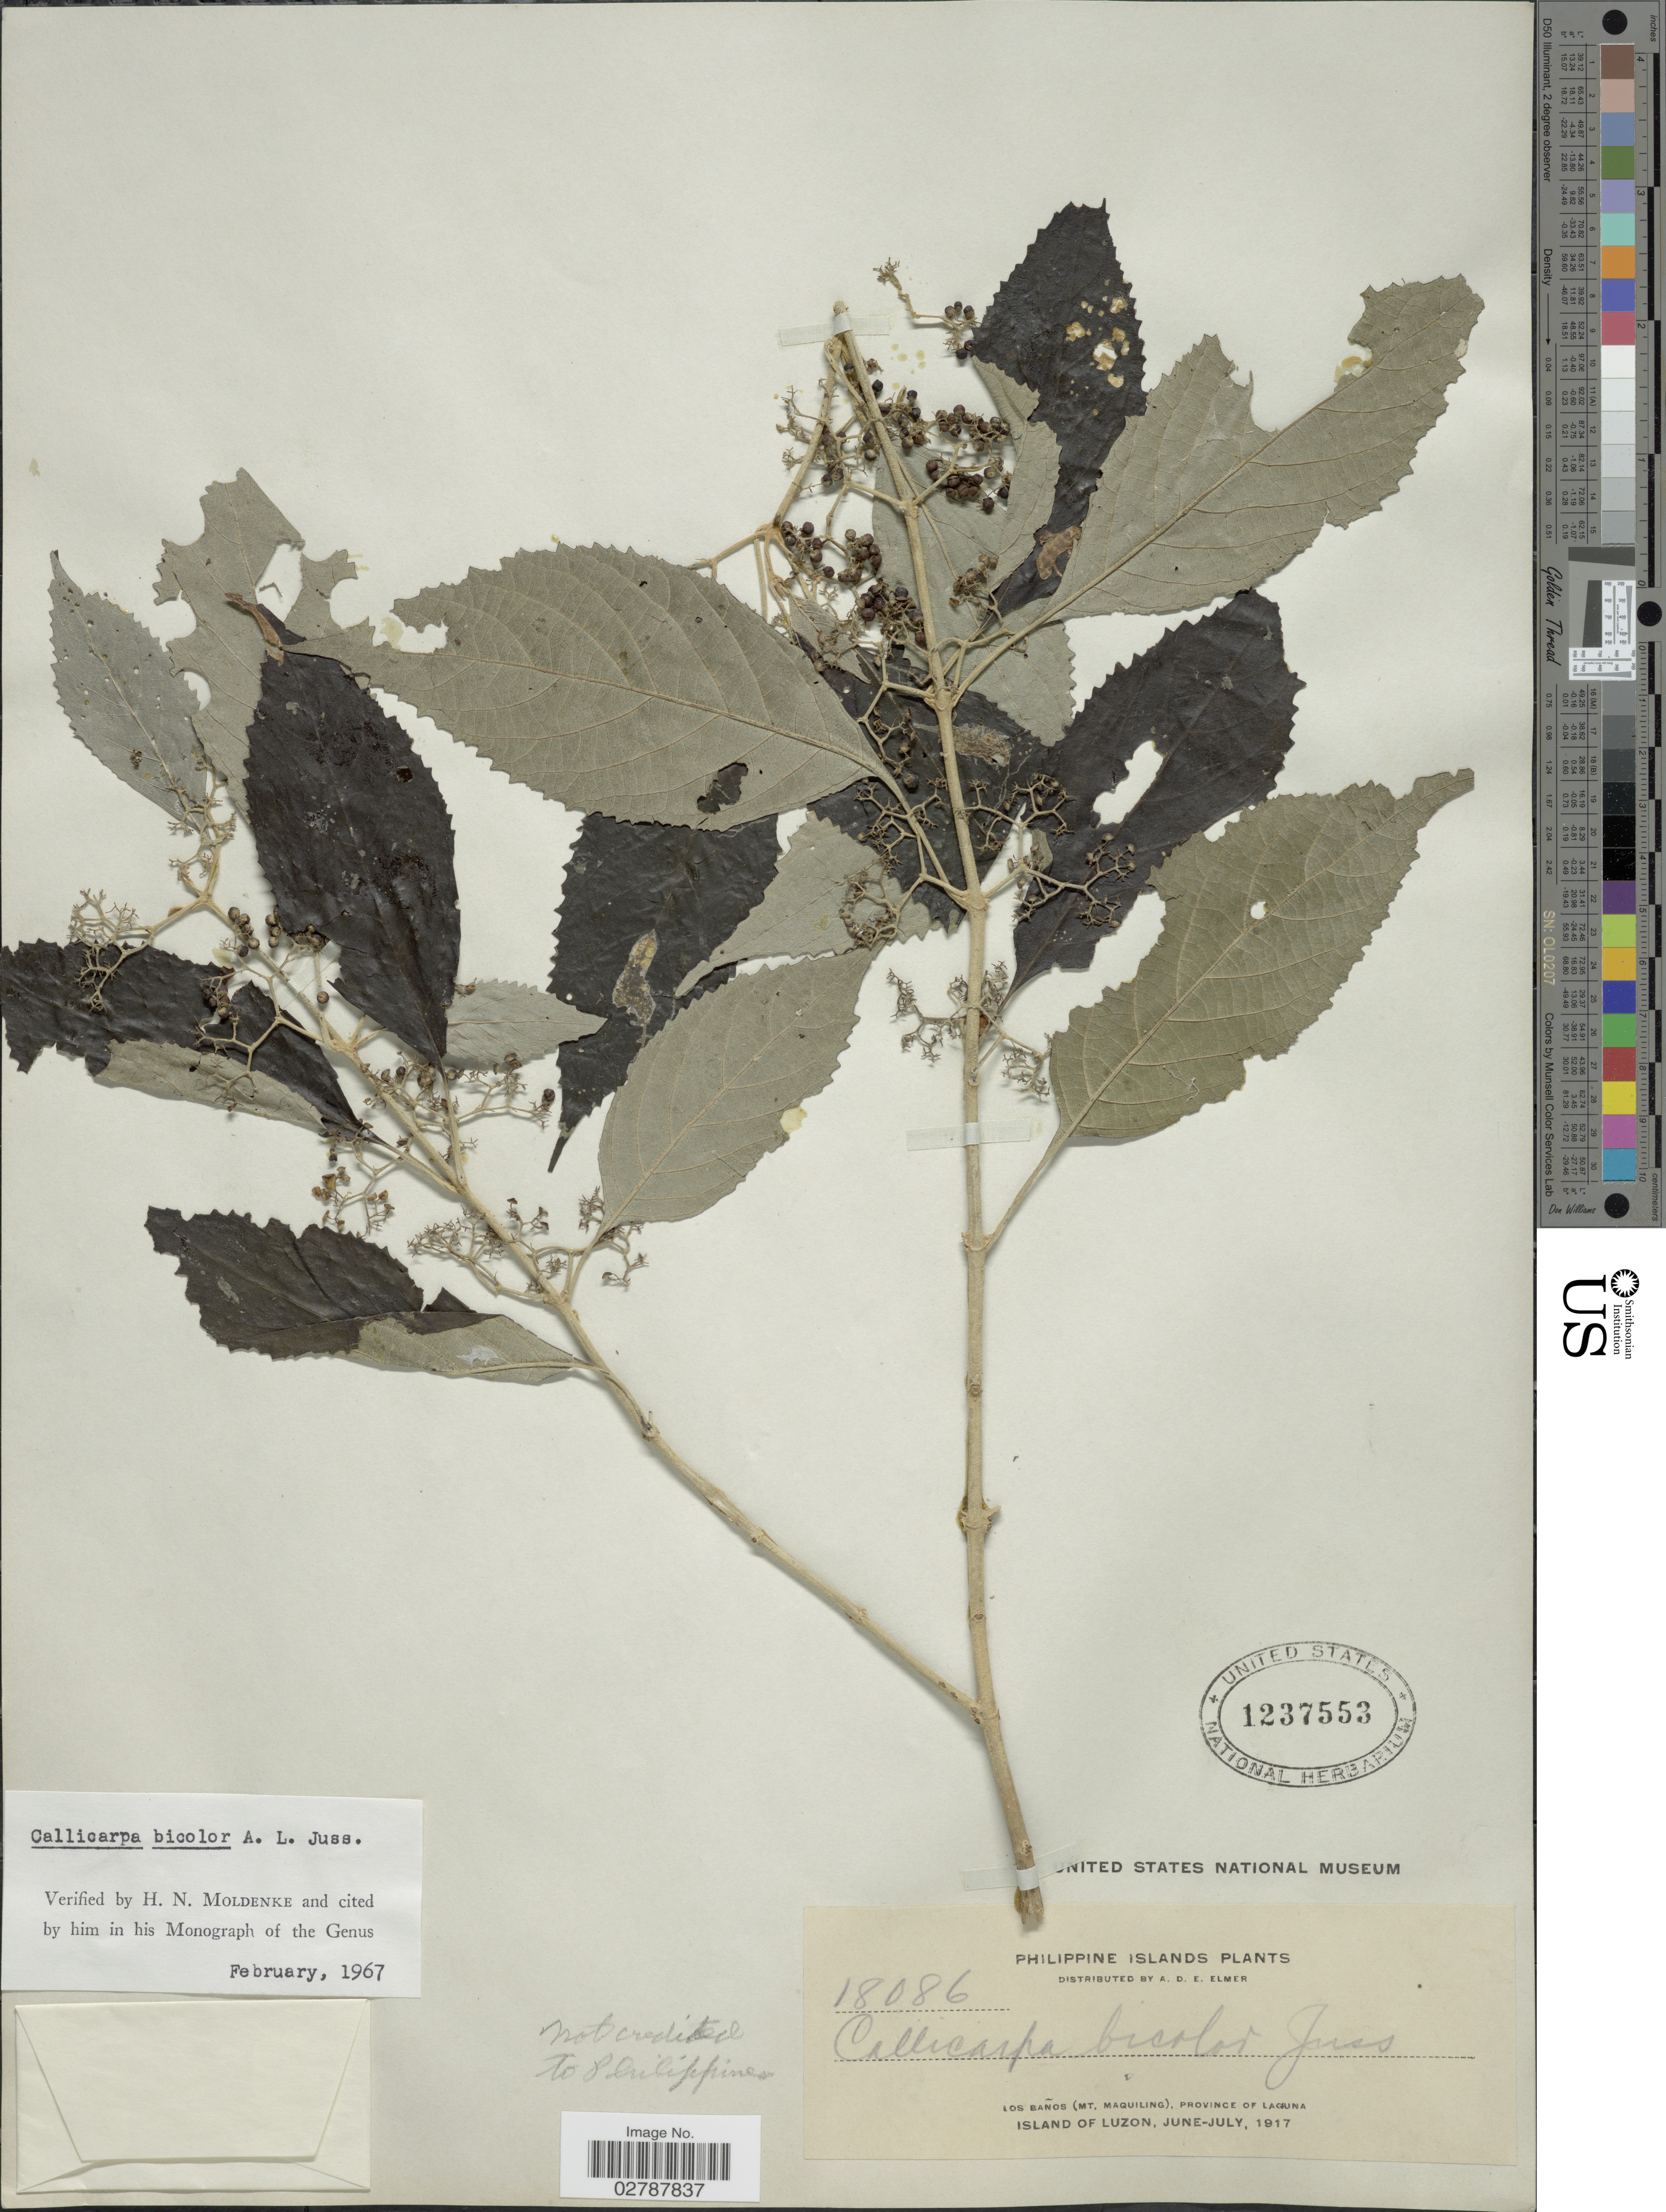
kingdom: Plantae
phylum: Tracheophyta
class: Magnoliopsida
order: Lamiales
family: Lamiaceae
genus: Callicarpa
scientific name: Callicarpa bicolor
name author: Juss.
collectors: A. D. E. Elmer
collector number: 18086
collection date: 1917-06/1917-07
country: Philippines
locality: Los Baños (Mt. Maquiling), Province of Laguna. Island of Luzon.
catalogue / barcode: US 1237553